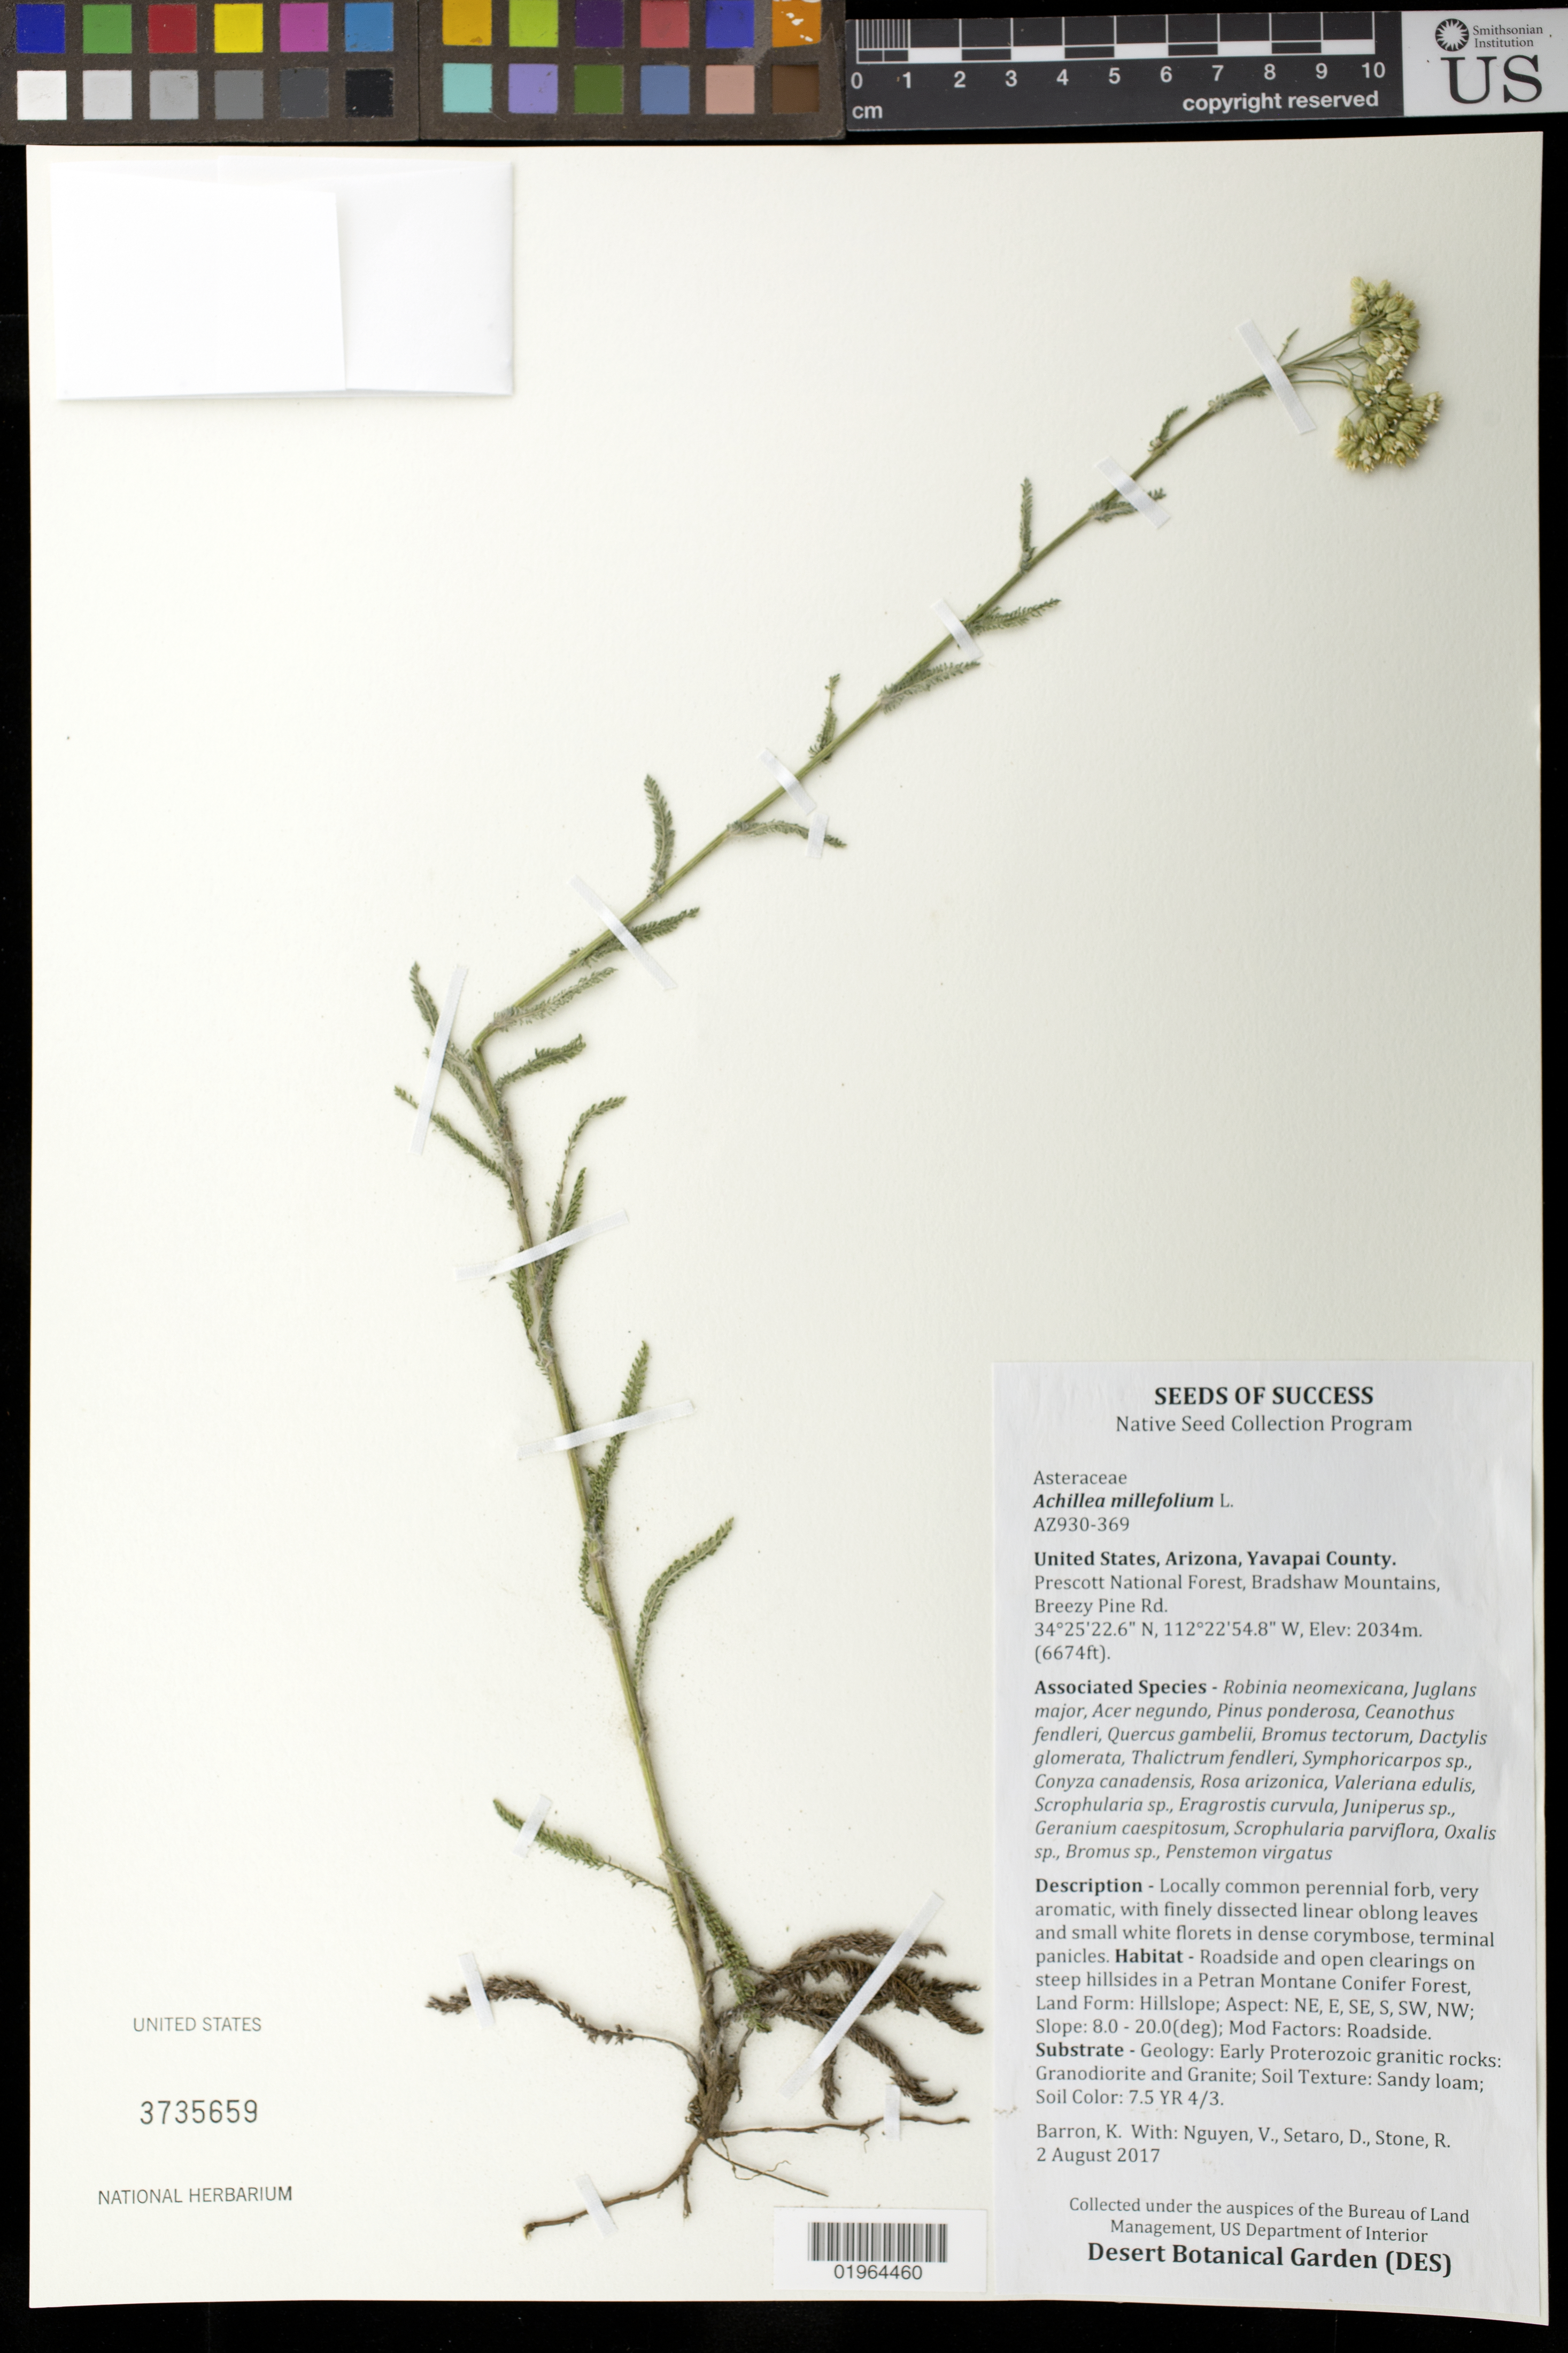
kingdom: Plantae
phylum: Tracheophyta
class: Magnoliopsida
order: Asterales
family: Asteraceae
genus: Achillea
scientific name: Achillea millefolium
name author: L.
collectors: K. Barron, V. D. Nguyen, D. Setaro & R. Stone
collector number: AZ930-369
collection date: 2017-08-02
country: United States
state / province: Arizona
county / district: Maricopa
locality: Prescott National Forest, Bradshaw Mtns, Breezy Pine Rd.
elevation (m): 2034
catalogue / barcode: US 3735659